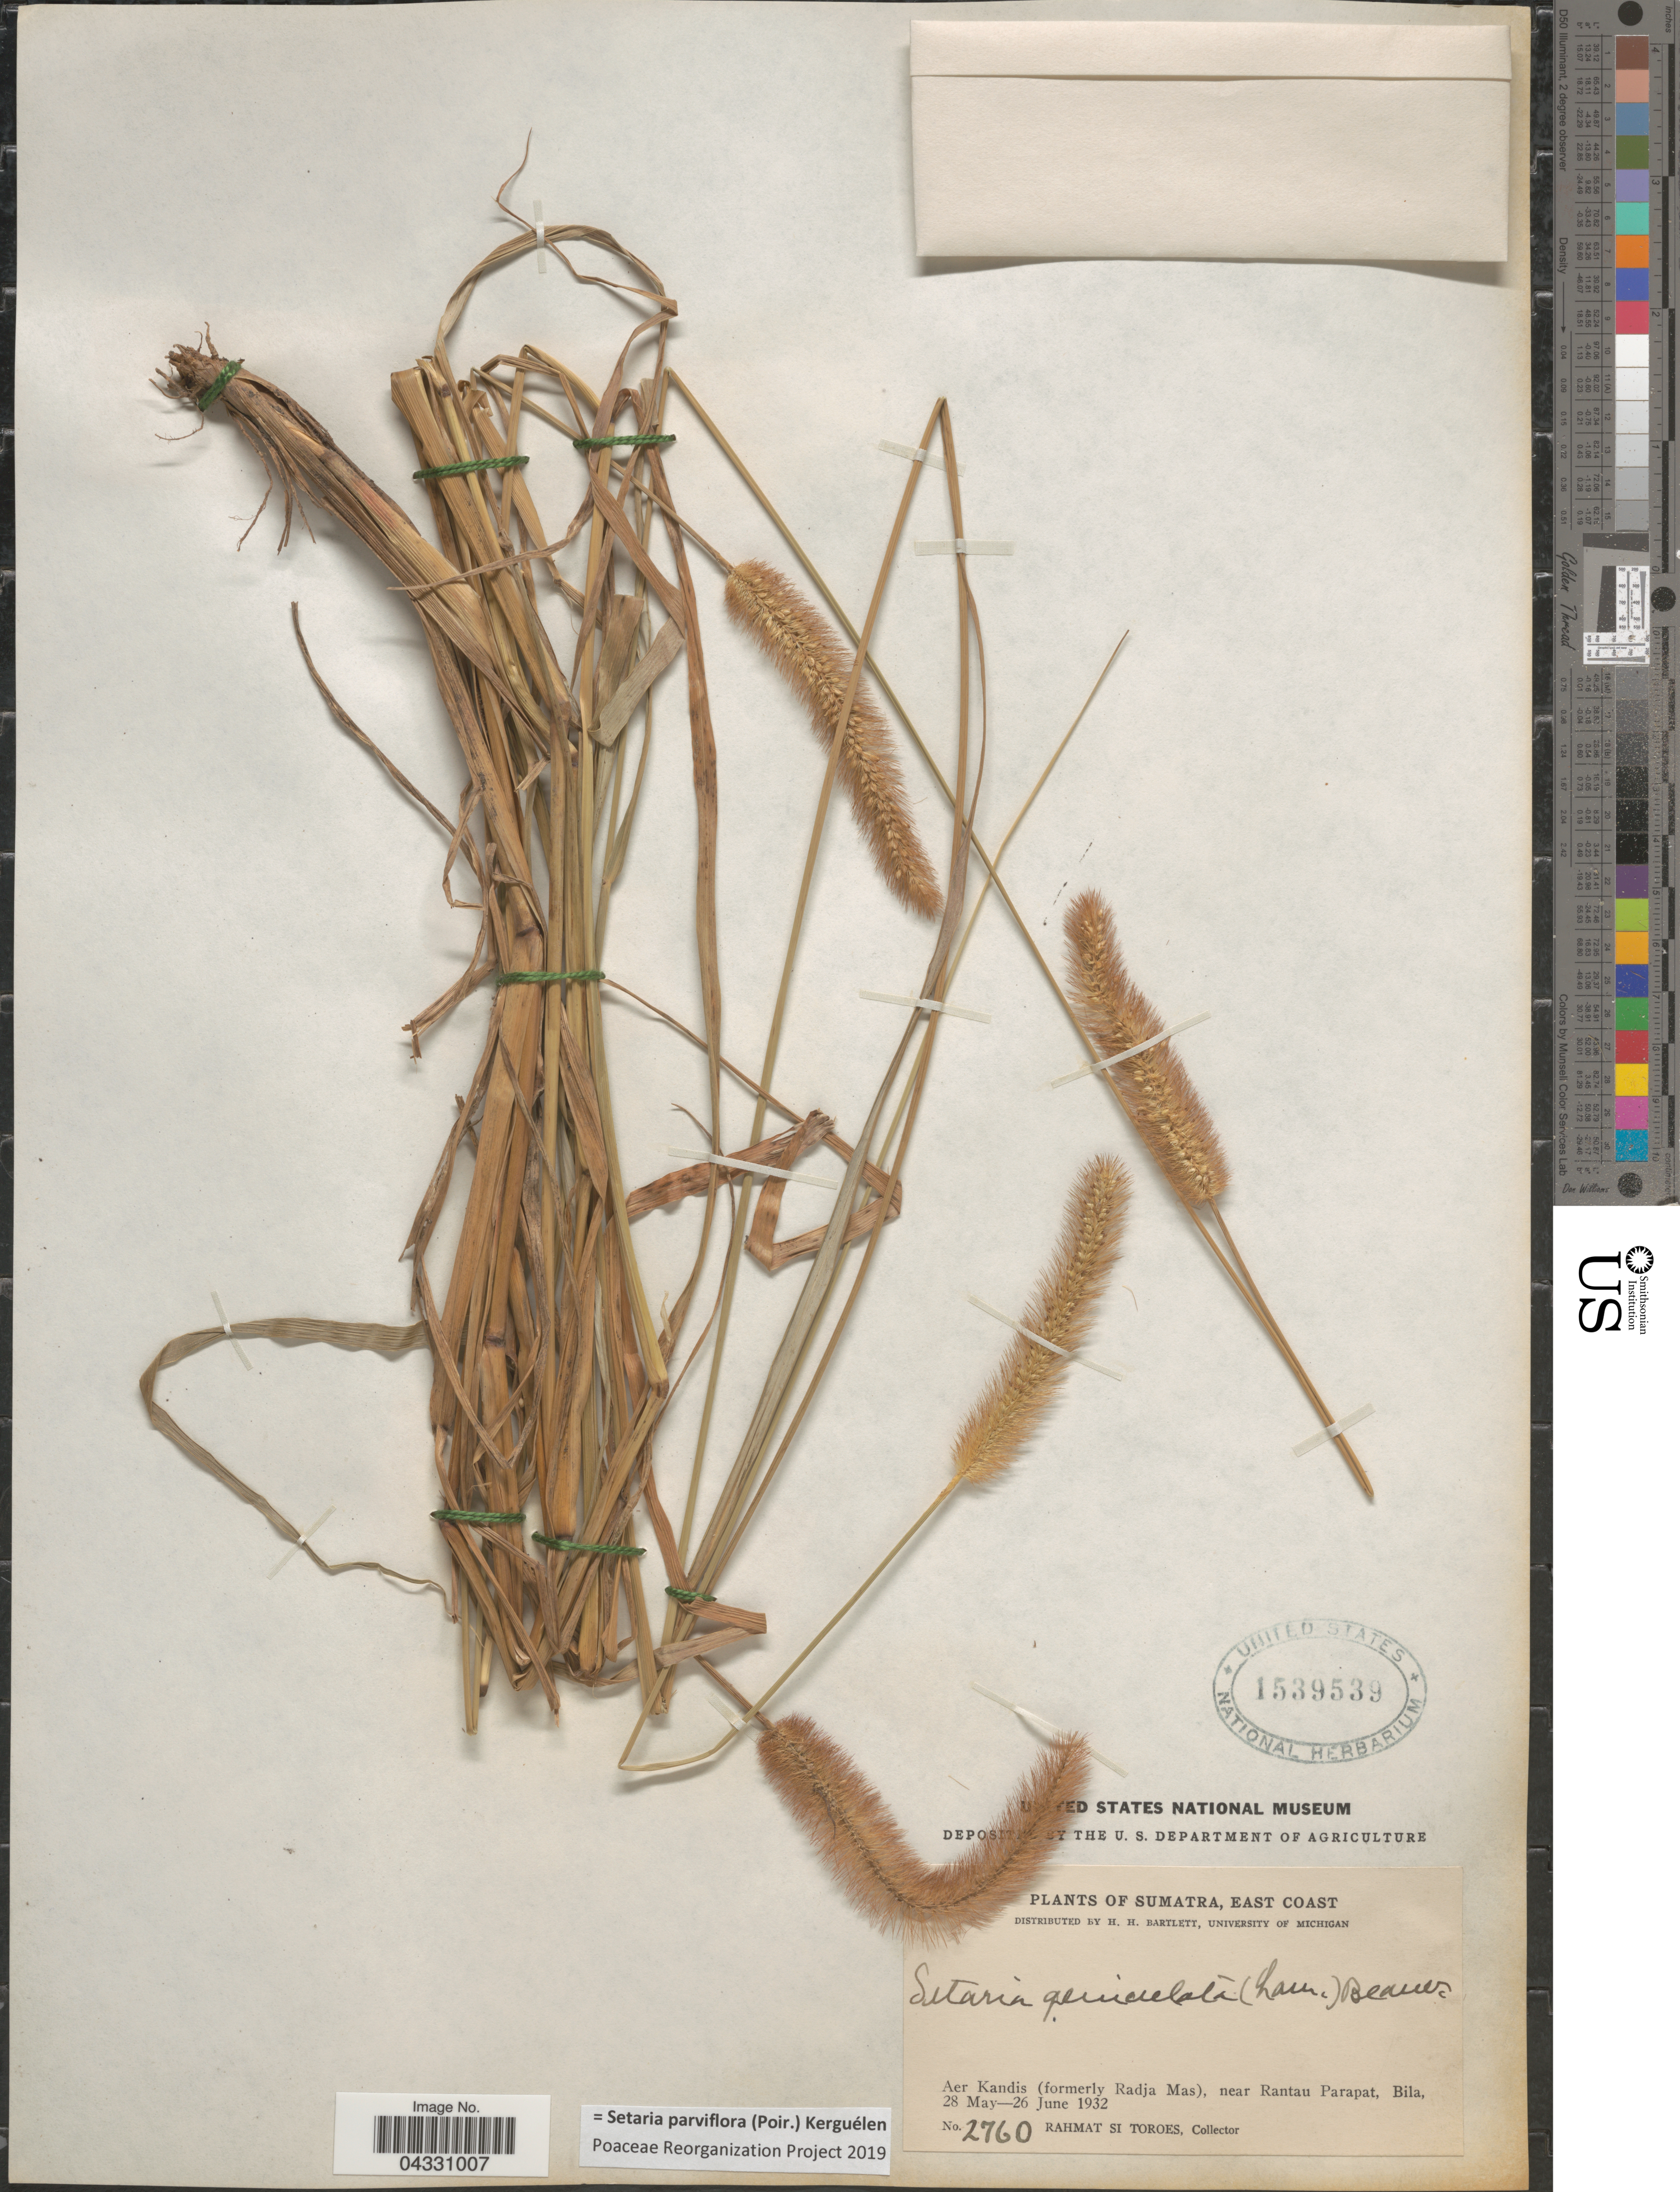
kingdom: Plantae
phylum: Tracheophyta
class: Liliopsida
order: Poales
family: Poaceae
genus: Setaria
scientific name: Setaria parviflora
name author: (Poir.) Kerguélen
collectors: Rahmat Si Boeea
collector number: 2760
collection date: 1932-05-28/1932-06-26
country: Indonesia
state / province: Sumatra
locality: East Coast. Aer Kandis (formerly Radja Mas), near Rantau Parapat, Bila.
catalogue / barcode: US 1539539